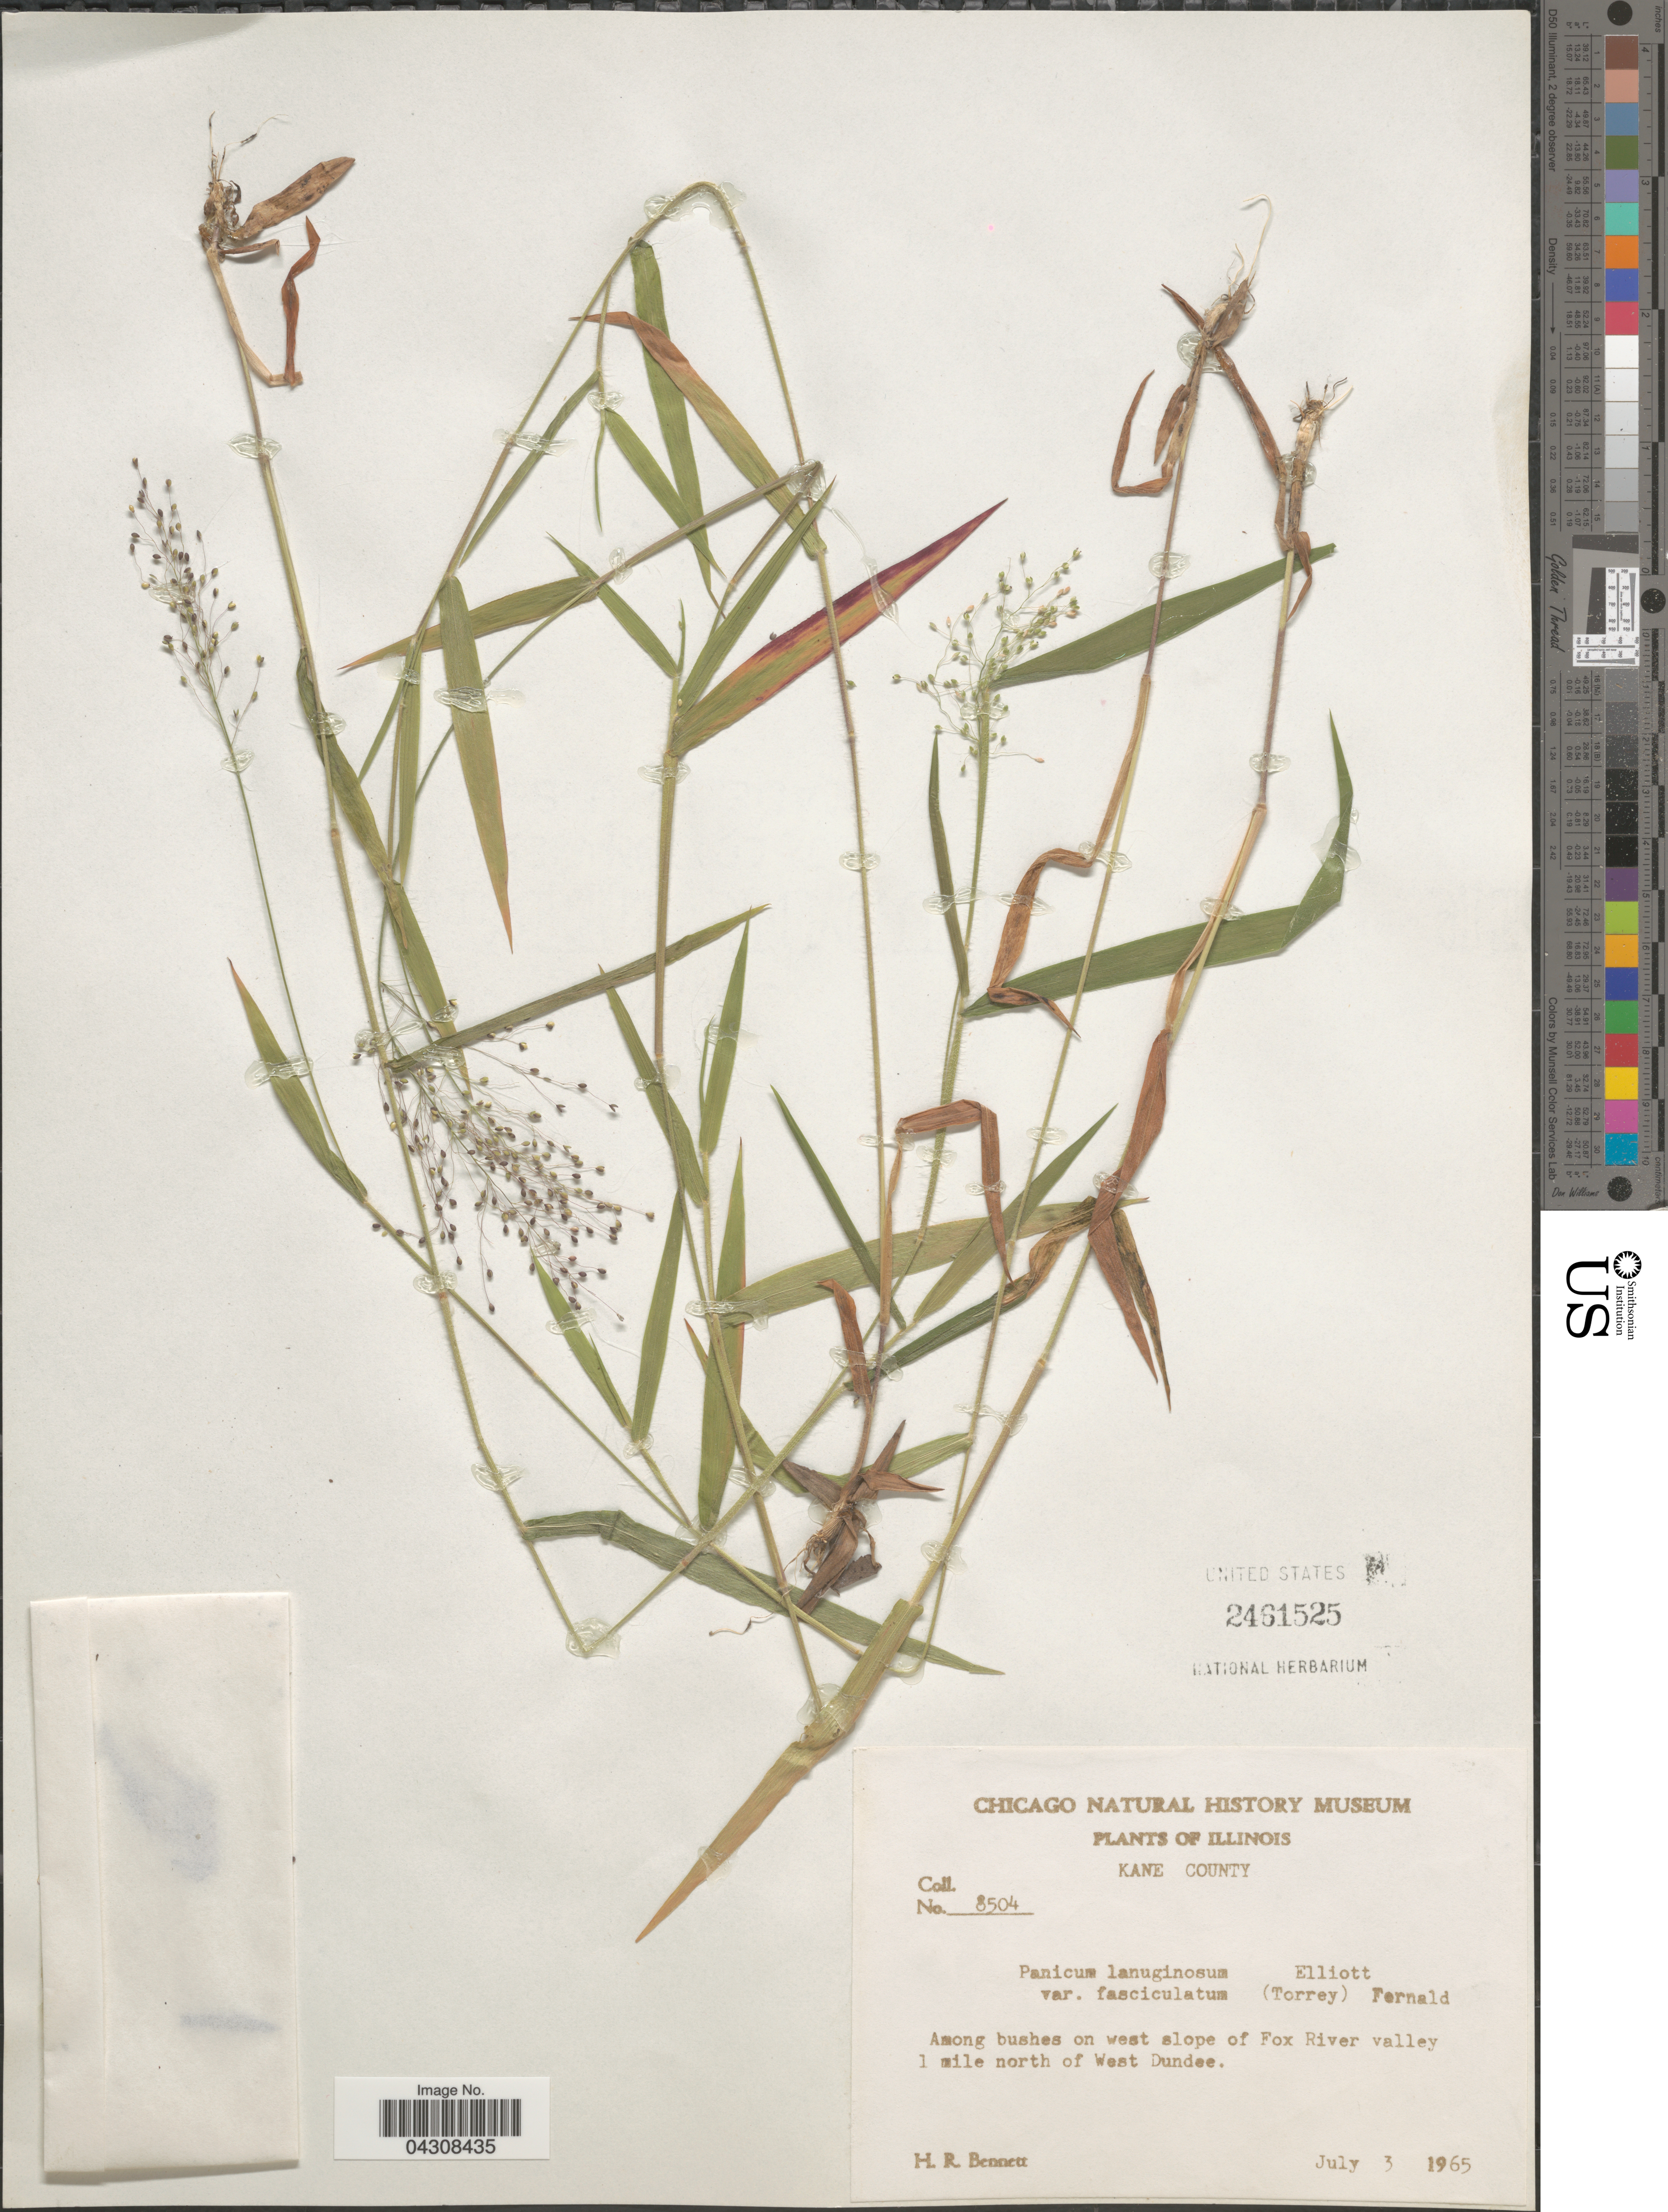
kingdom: Plantae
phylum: Tracheophyta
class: Liliopsida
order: Poales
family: Poaceae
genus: Dichanthelium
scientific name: Dichanthelium acuminatum var. acuminatum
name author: (Sw.) Gould & C.A. Clark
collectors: H. R. Bennett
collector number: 8504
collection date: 1965-07-03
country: United States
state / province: Illinois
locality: Kane County. Among bushes on west slope of Fox River valley 1 mile north of West Dundee.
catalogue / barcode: US 2461525